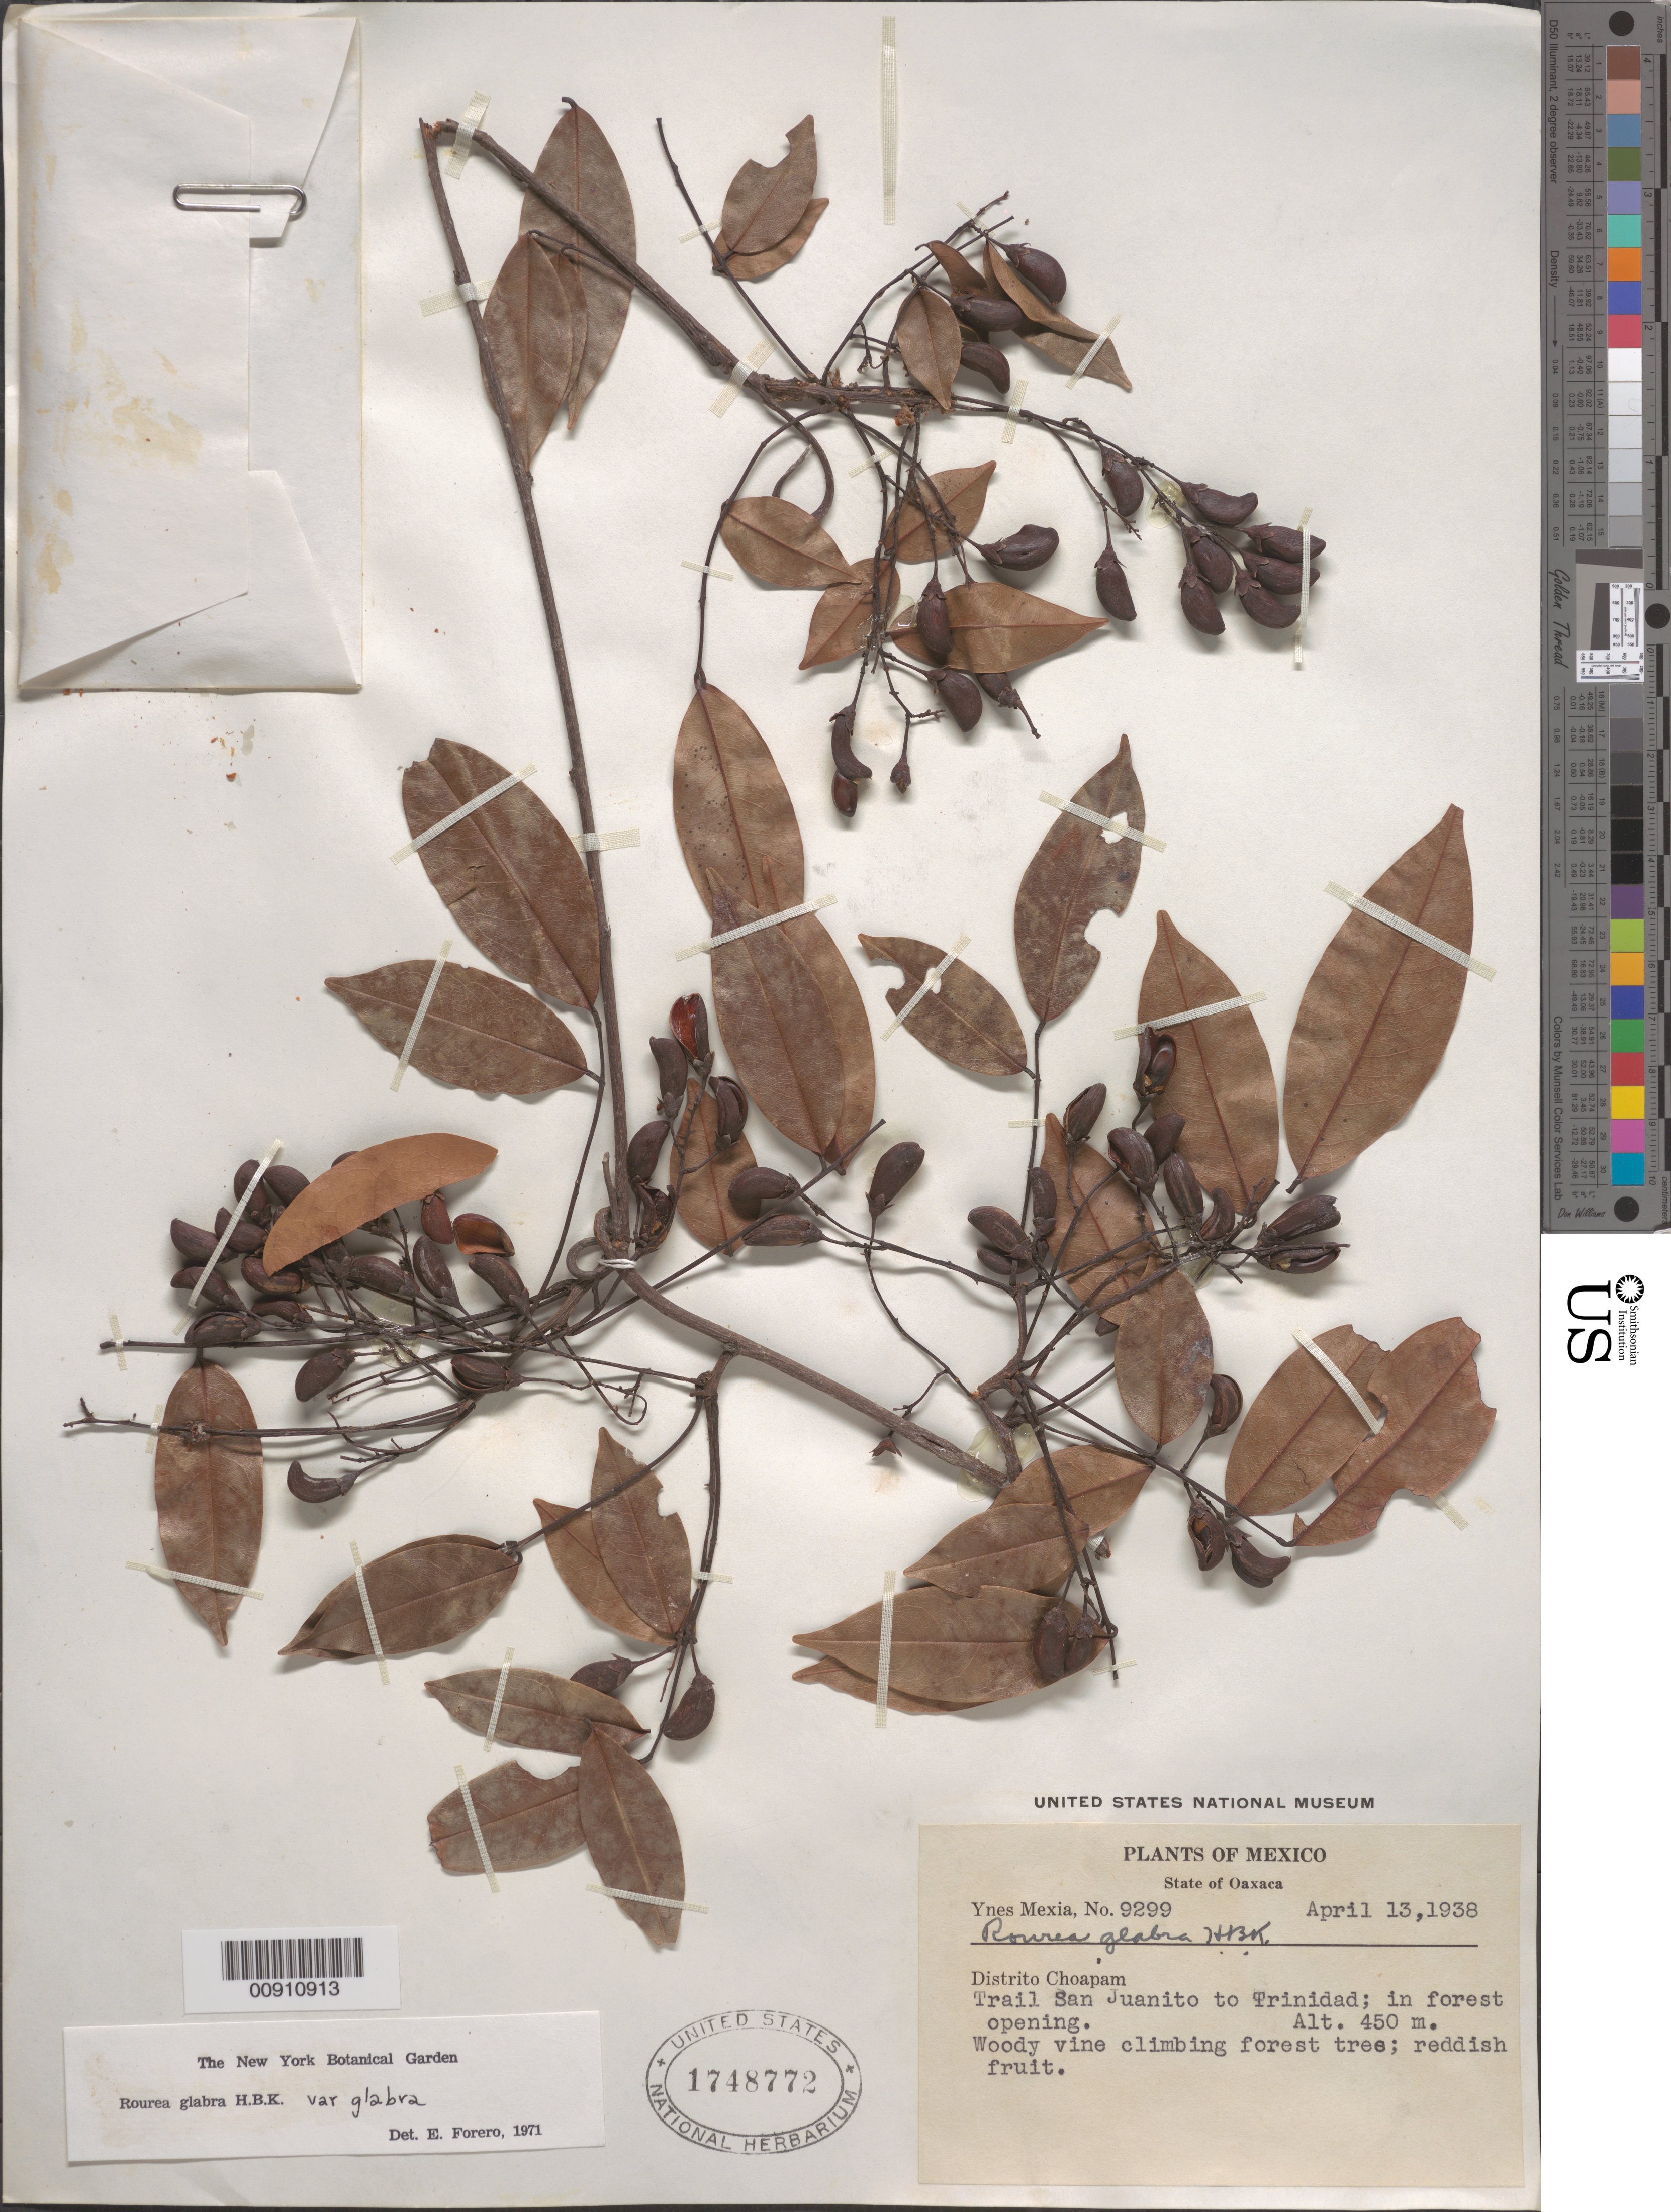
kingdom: Plantae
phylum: Tracheophyta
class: Magnoliopsida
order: Oxalidales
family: Connaraceae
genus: Rourea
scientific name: Rourea glabra var. glabra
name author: Kunth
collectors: Y. Mexia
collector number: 9299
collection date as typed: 13 Apr 1938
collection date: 1938-04-13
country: Mexico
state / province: Oaxaca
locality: Trail San Juanito to Trinidad, Distrito Choapam, State of Oaxaca.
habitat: Vine climbing forest tree; in forest opening.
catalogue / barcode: US 1748772